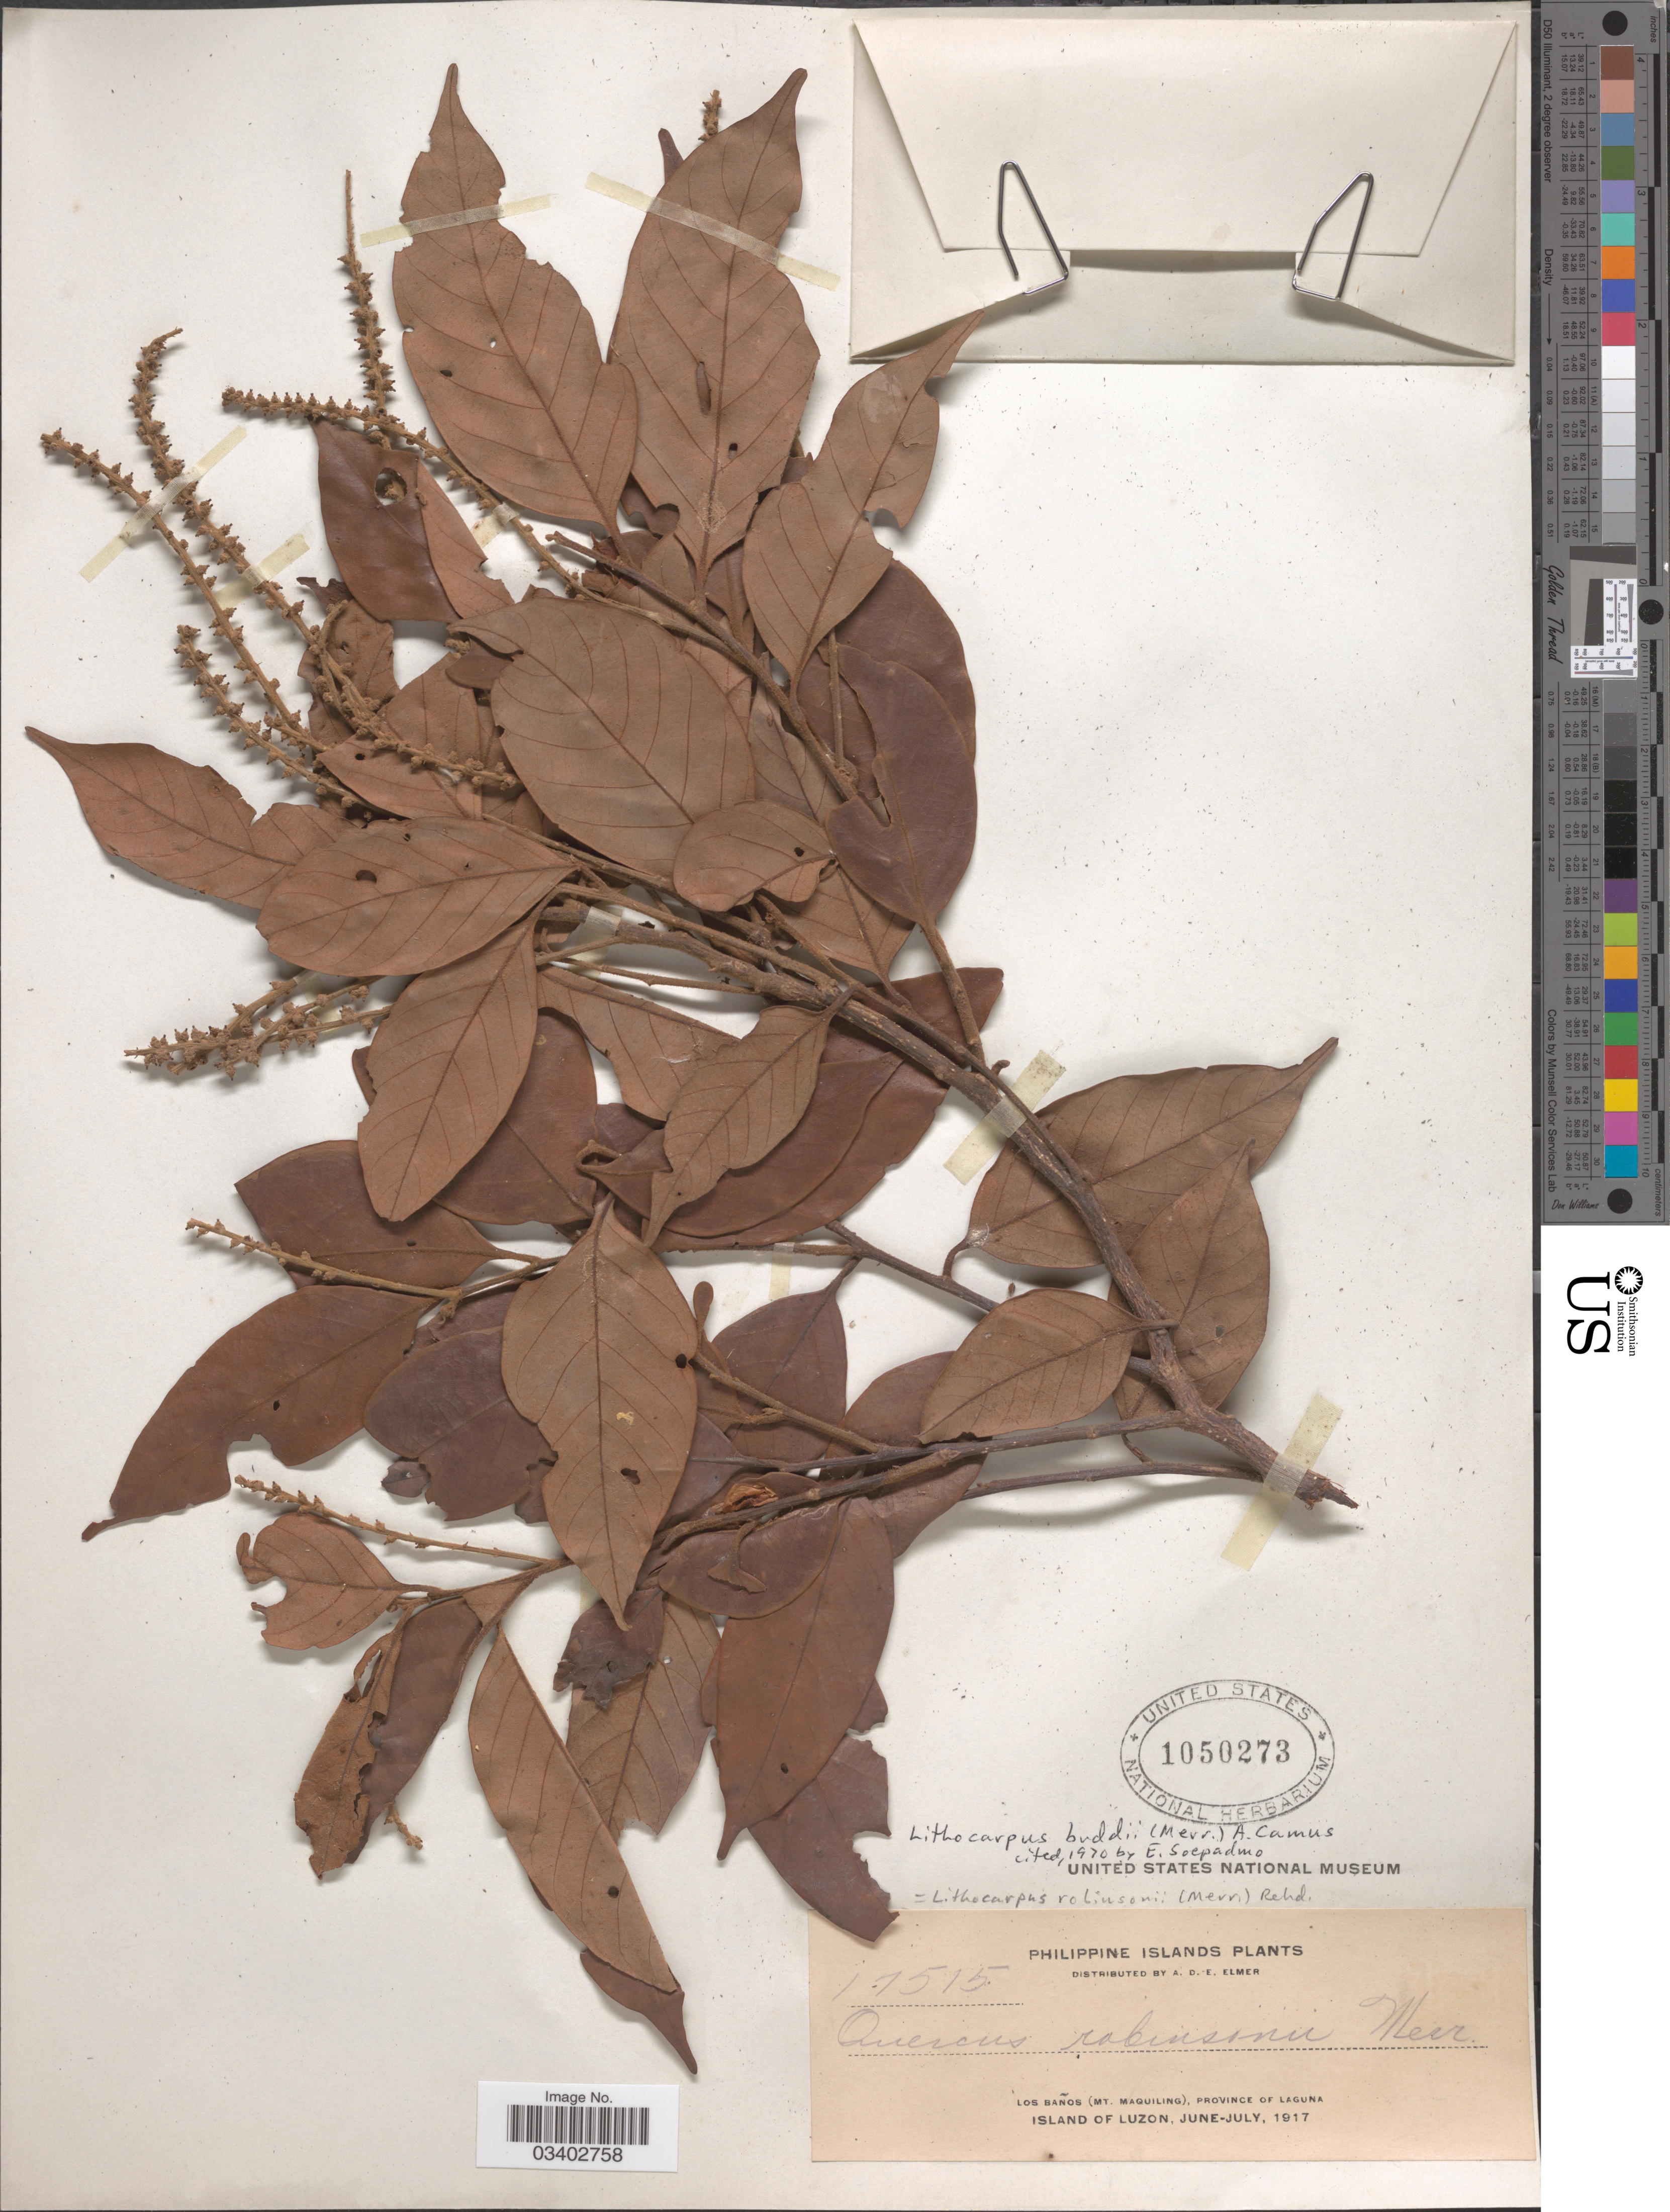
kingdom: Plantae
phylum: Tracheophyta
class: Magnoliopsida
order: Fagales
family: Fagaceae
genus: Lithocarpus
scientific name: Lithocarpus robinsonii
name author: (Koidz.) Rehder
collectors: A. D. E. Elmer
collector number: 17515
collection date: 1917-06/1917-07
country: Philippines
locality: Los Baños (Mt. Maquiling), Province of Laguna. Island of Luzon.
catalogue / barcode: US 1050273